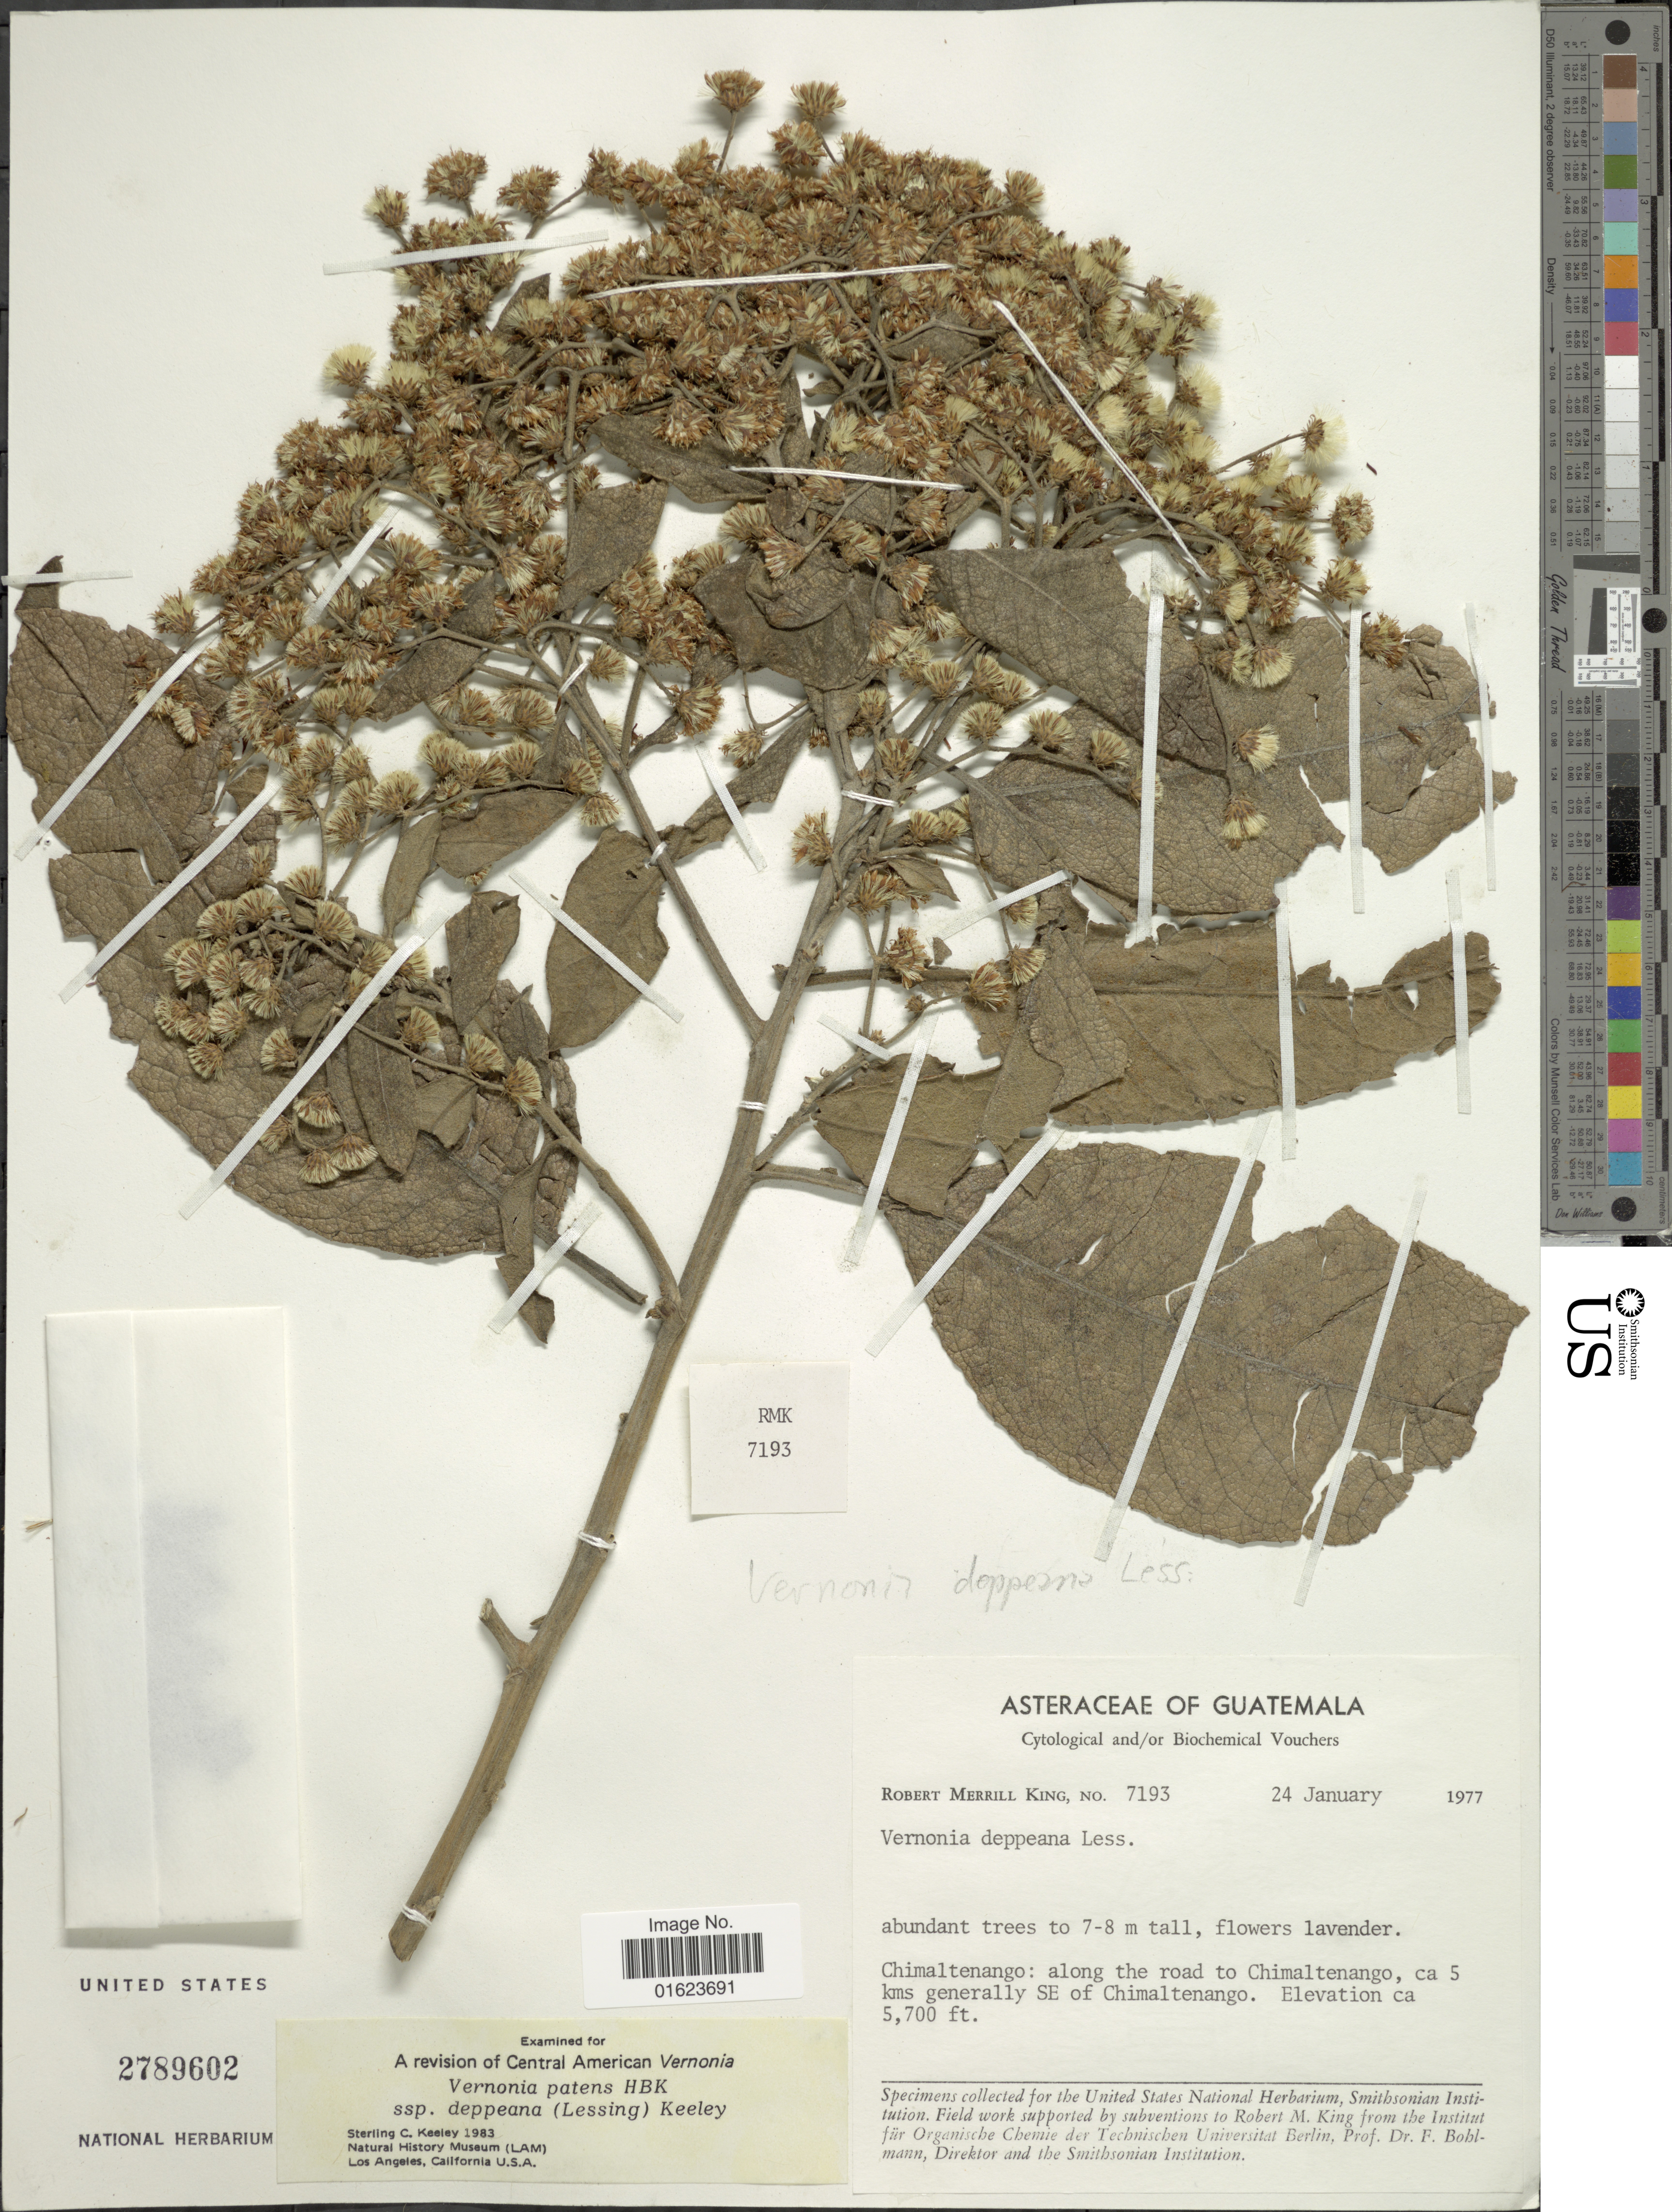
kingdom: Plantae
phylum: Tracheophyta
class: Magnoliopsida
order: Asterales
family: Asteraceae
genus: Vernonanthura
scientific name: Vernonanthura deppeana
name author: (Less.) H. Rob.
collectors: R. M. King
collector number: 7193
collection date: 1977-01-24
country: Guatemala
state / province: Chimaltenango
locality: Chimaltenango: along the road to Chimaltenango, ca 5 kms generally SE of of Chimaltenango.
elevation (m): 1737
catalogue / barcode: US 2789602